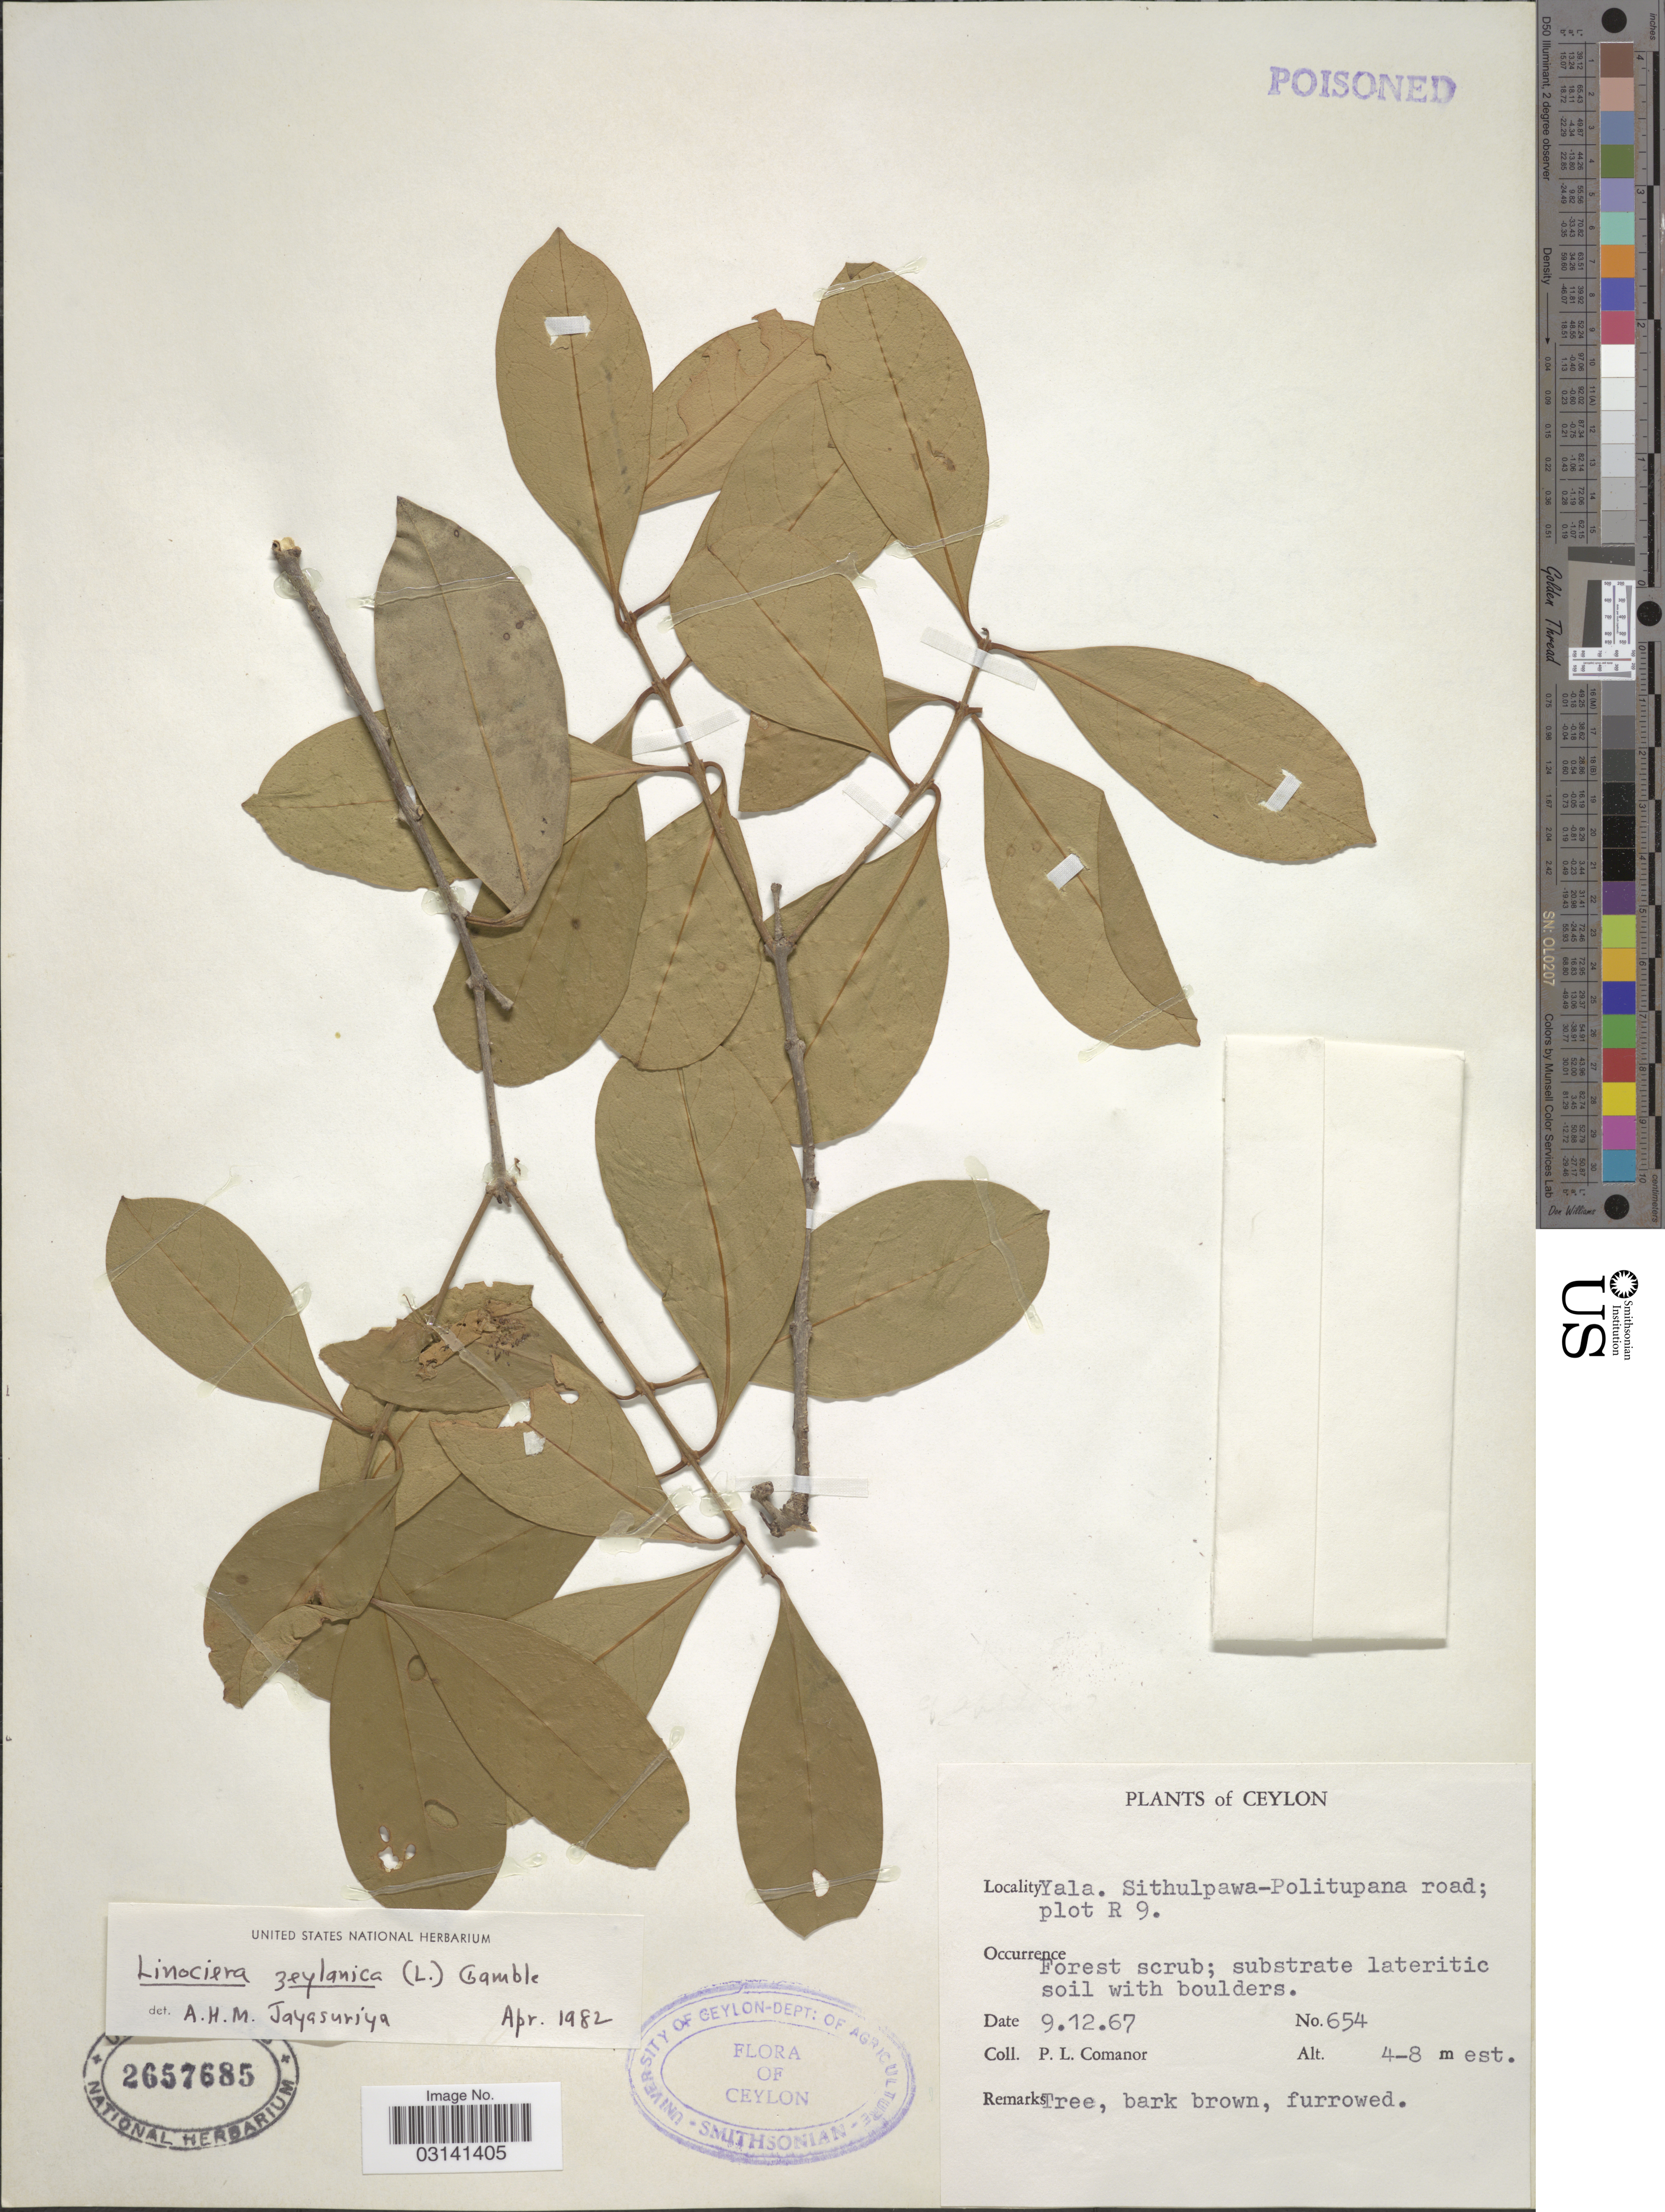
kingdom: Plantae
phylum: Tracheophyta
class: Magnoliopsida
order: Lamiales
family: Oleaceae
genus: Chionanthus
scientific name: Chionanthus zeylanicus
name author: L.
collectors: P. Comanor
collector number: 654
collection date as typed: Transcribed d/m/y: 9/12/67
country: Sri Lanka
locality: Ceylon. Yala. Sithulpawa-Politupana road; plot R 9.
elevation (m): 4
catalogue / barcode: US 2657685